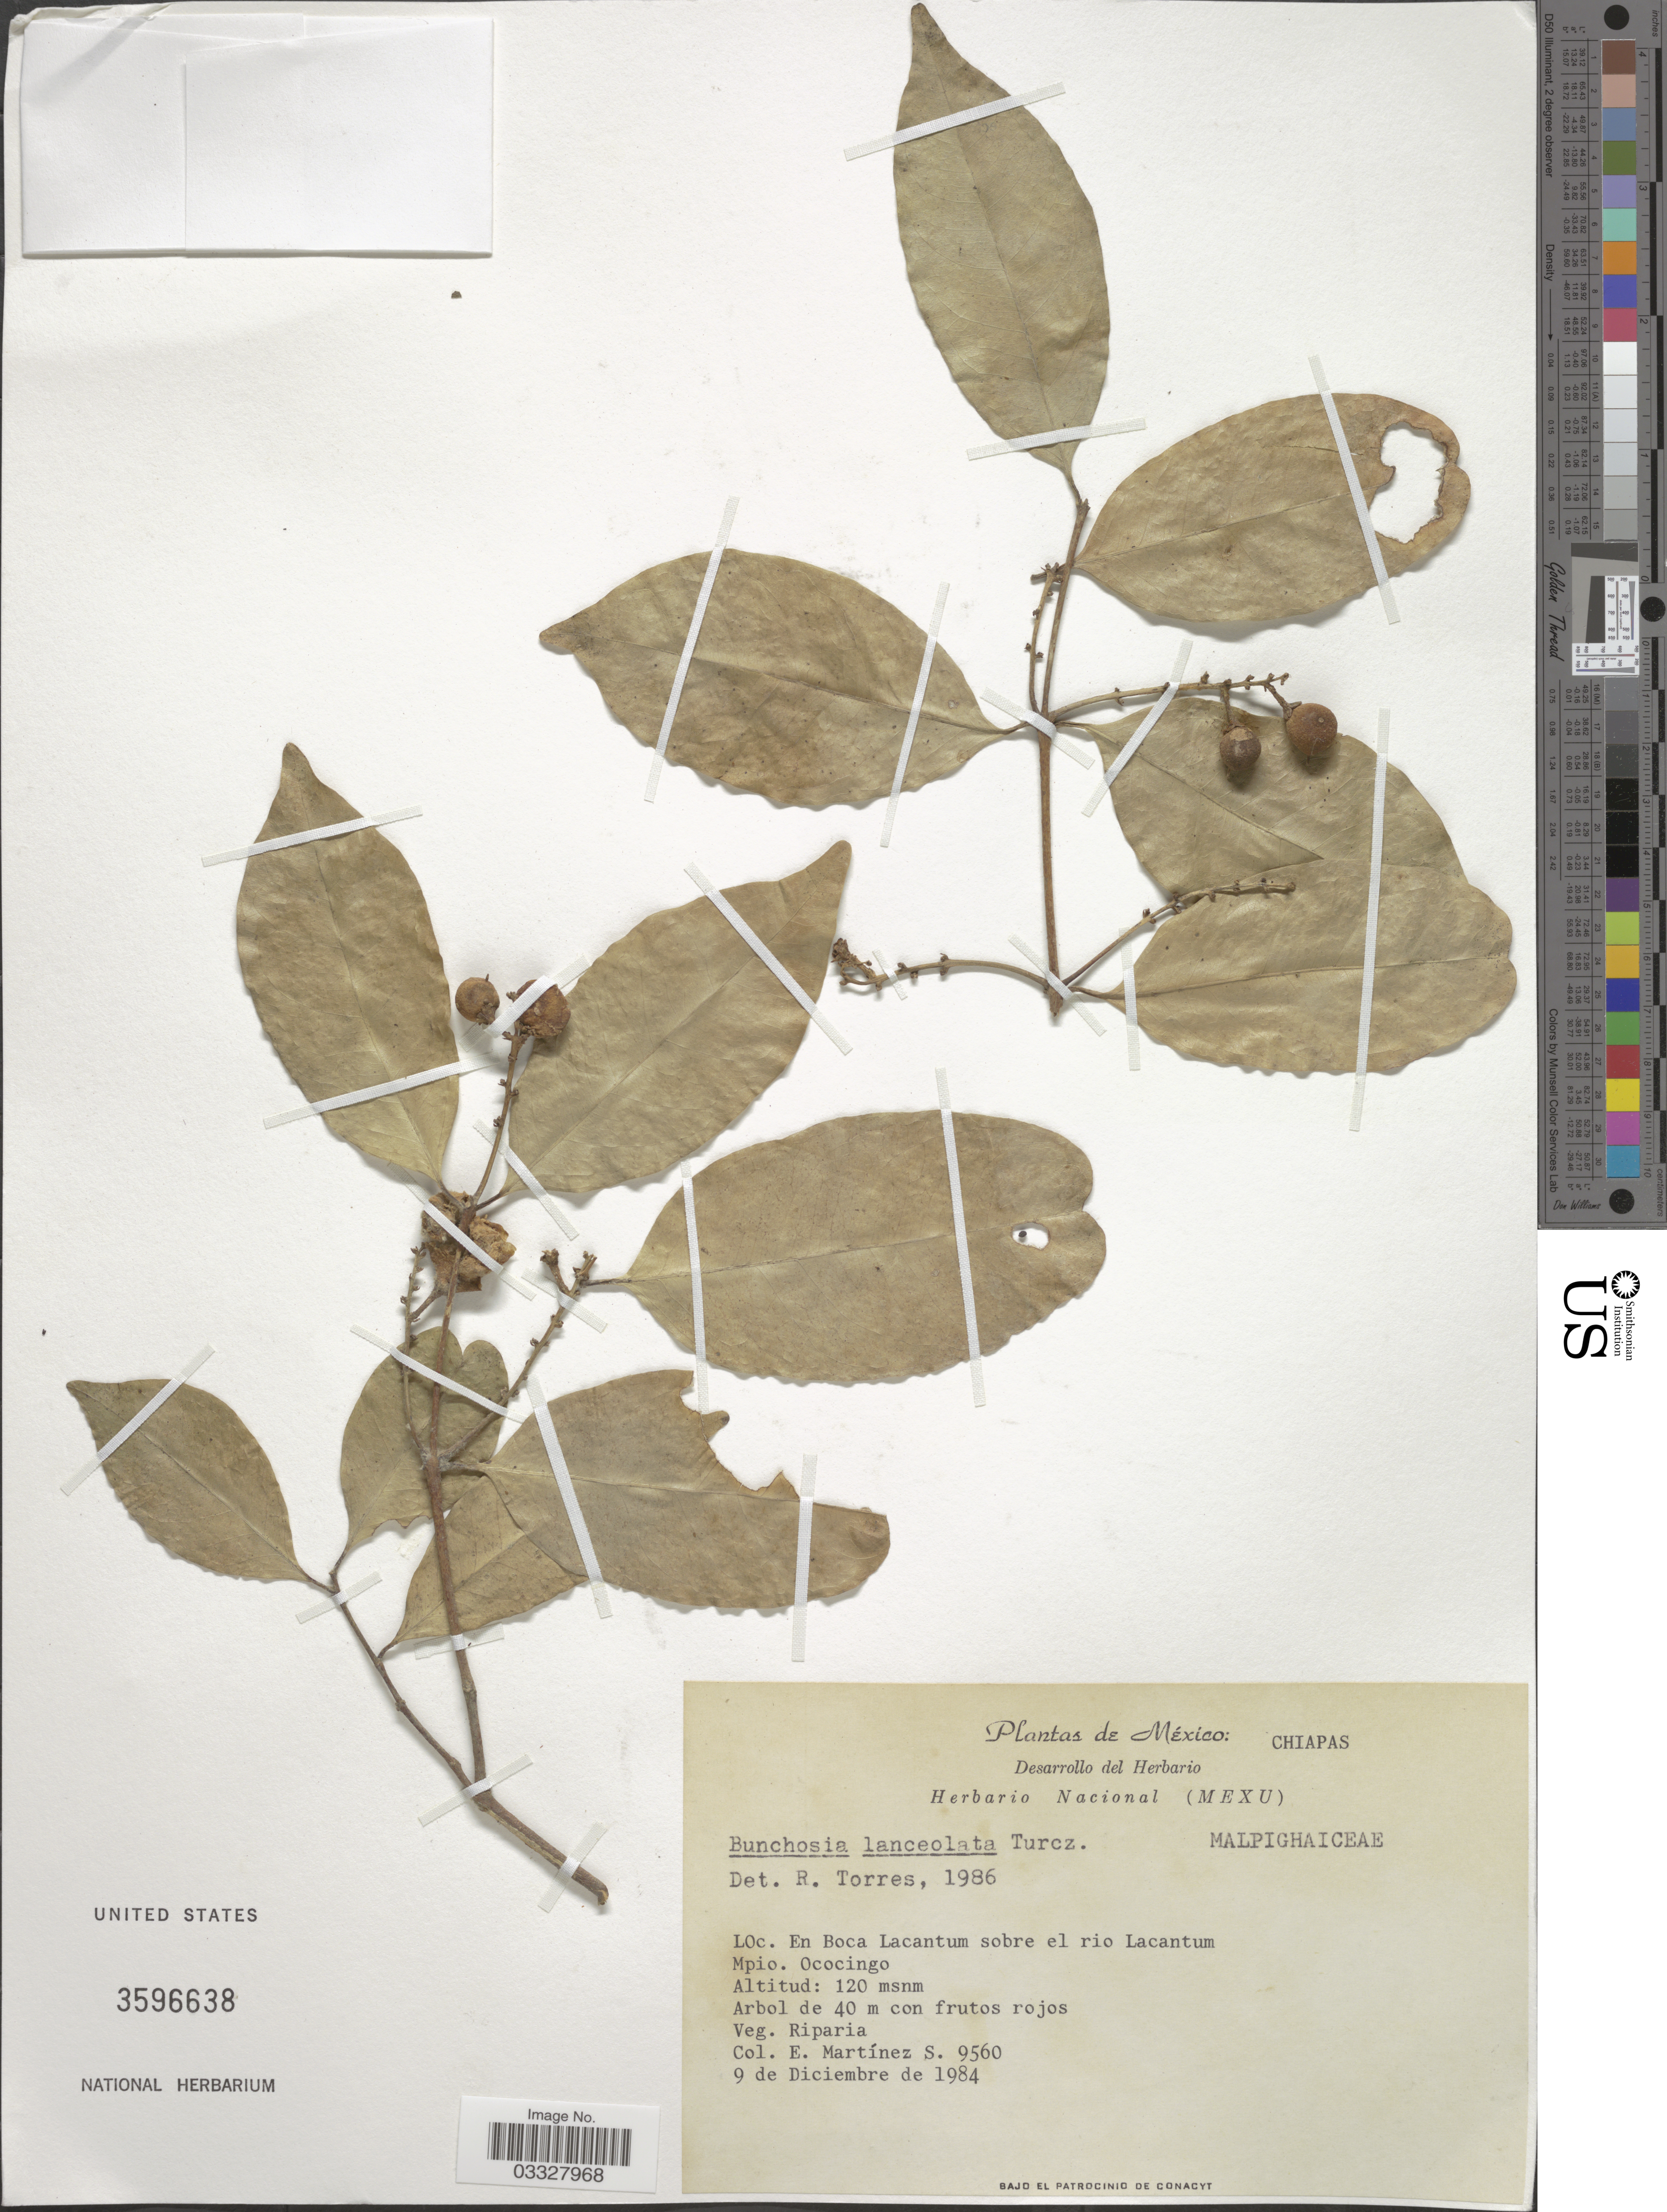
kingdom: Plantae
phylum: Tracheophyta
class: Magnoliopsida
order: Malpighiales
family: Malpighiaceae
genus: Bunchosia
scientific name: Bunchosia lindeniana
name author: A. Juss.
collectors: E. M. Martínez S.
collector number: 9560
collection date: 1984-12-09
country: Mexico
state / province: Chiapas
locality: En Boca Lacantum sobre el rio Lacantum. Mpio. Ococingo.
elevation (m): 120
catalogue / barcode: US 3596638